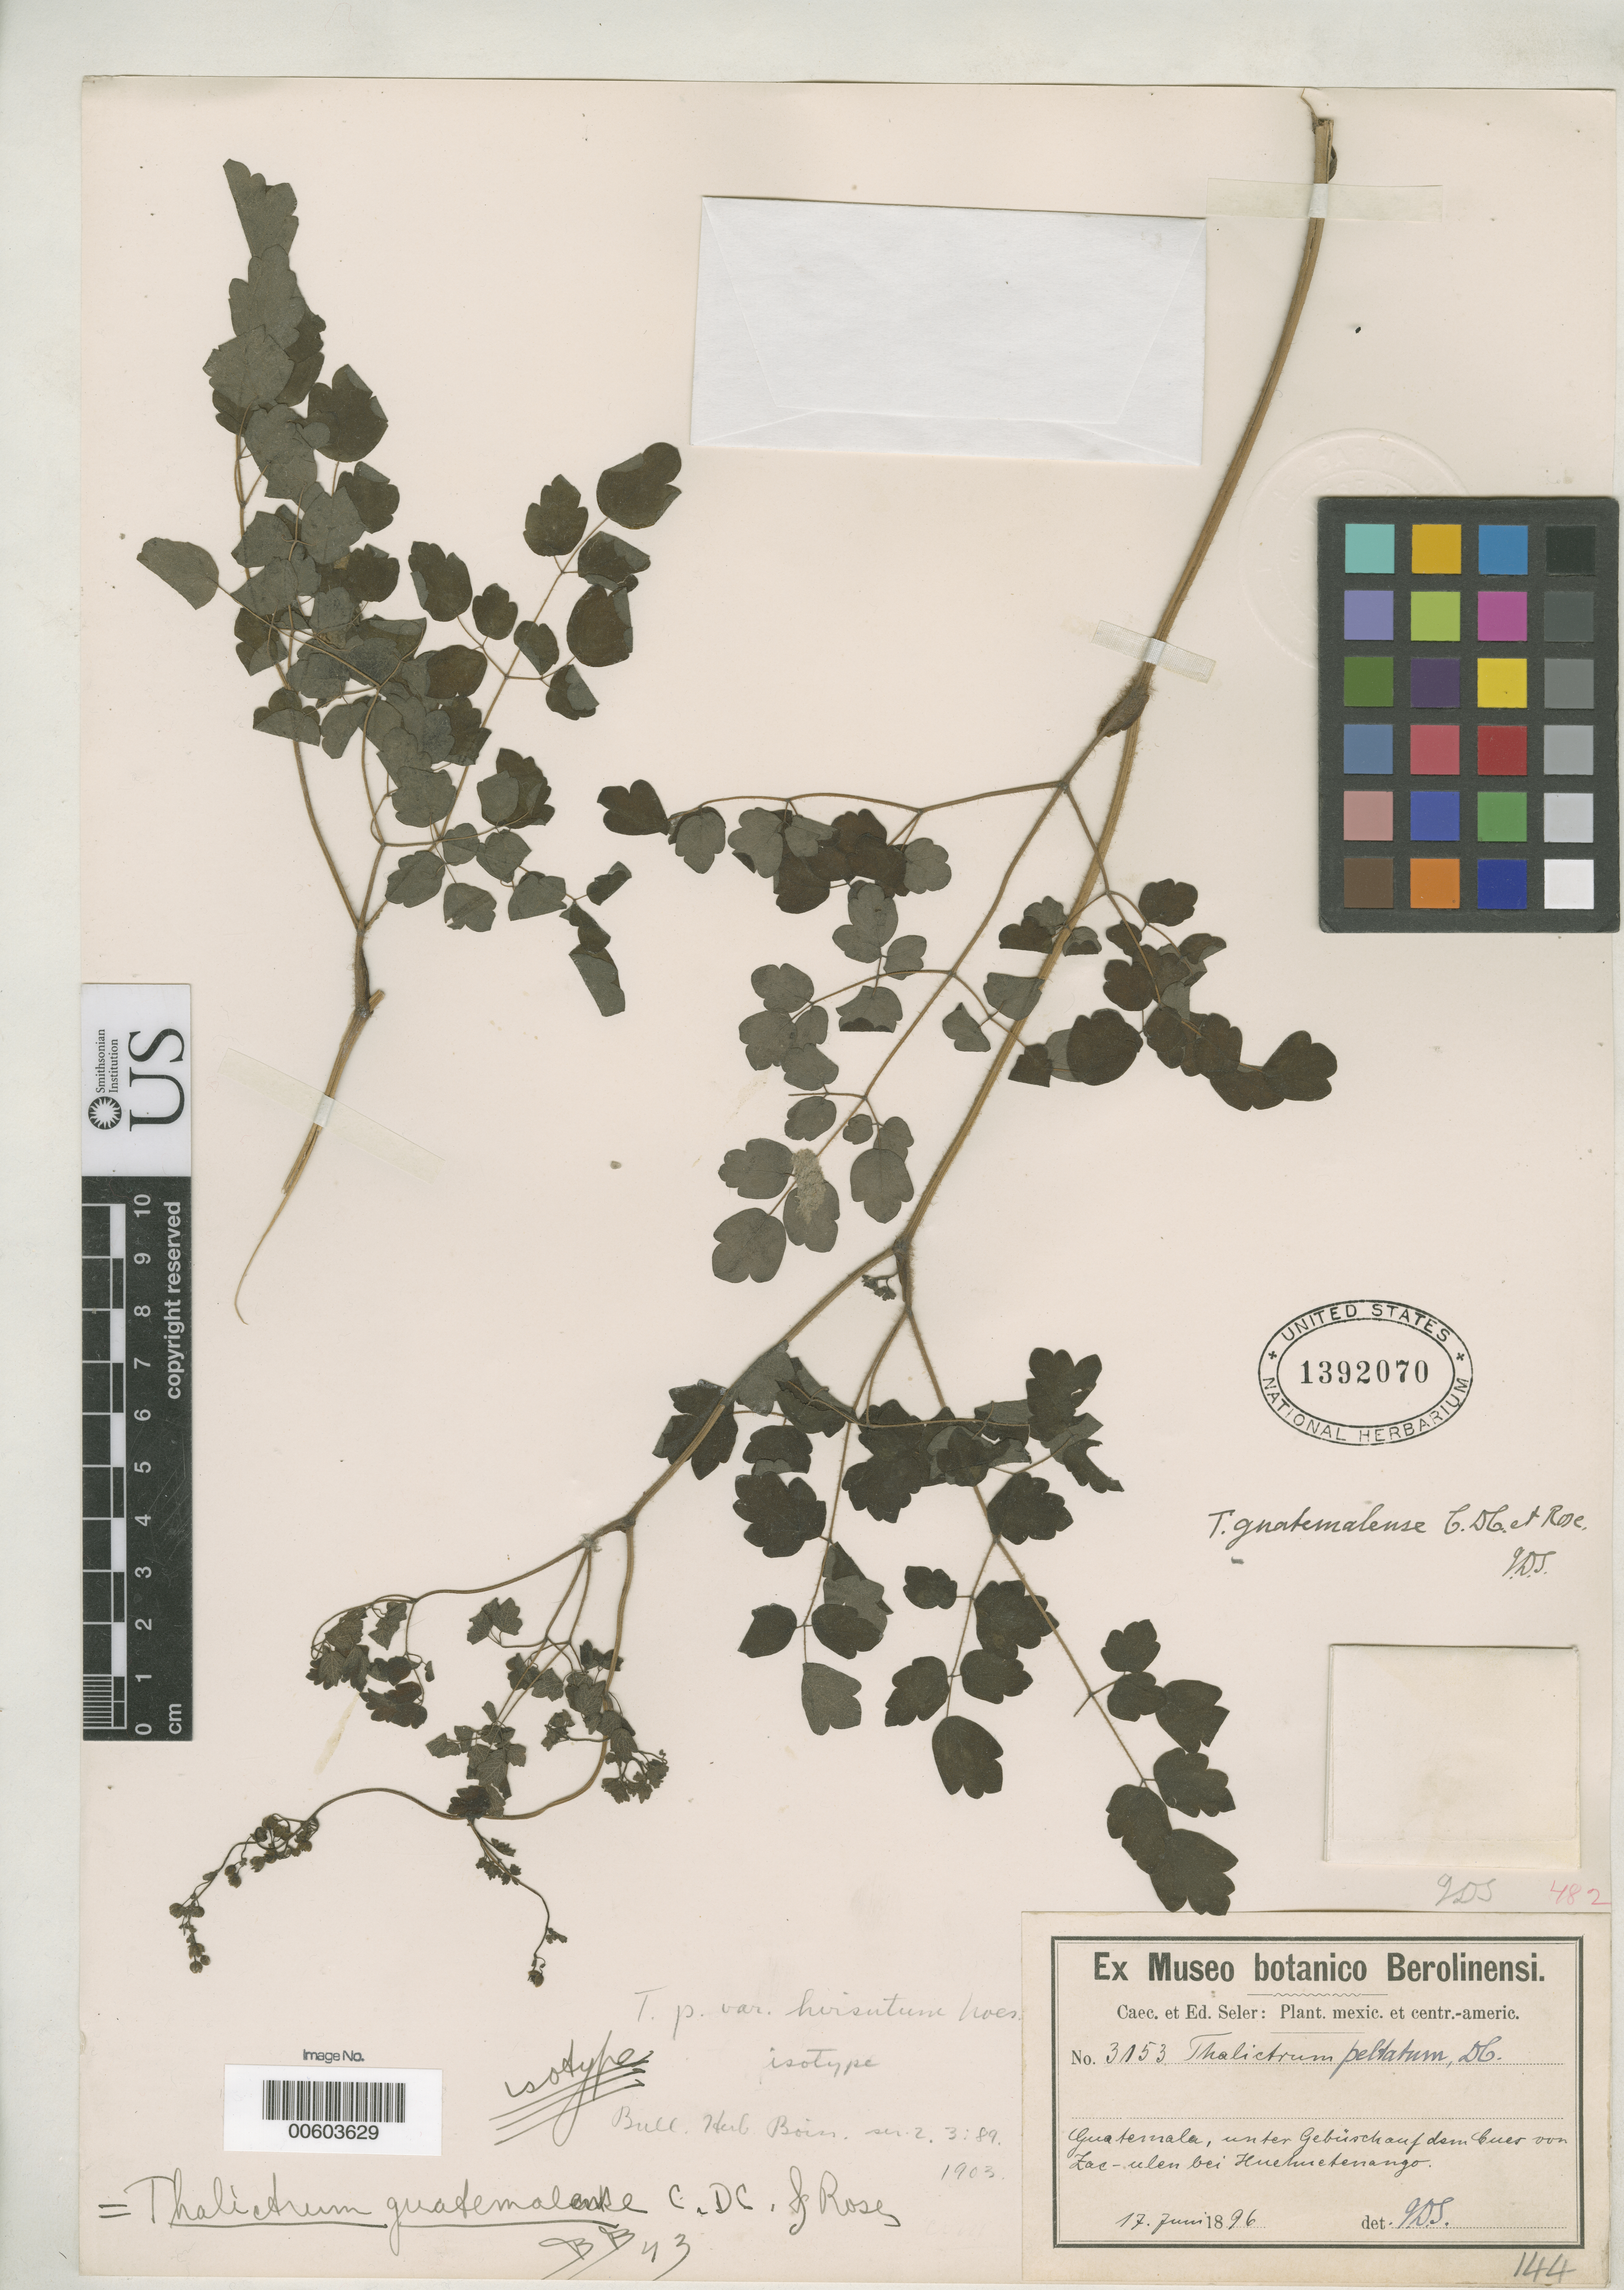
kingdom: Plantae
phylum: Tracheophyta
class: Magnoliopsida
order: Ranunculales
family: Ranunculaceae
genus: Thalictrum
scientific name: Thalictrum peltatum var. hirsutum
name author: Loes.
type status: Isotype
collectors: C. Seler & E. Seler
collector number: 3153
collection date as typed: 17 Jun 1896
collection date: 1896-06-17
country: Guatemala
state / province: Huehuetenango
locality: Untergebrischaufdsen Cues von Zac-ulen.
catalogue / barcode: US 1392070